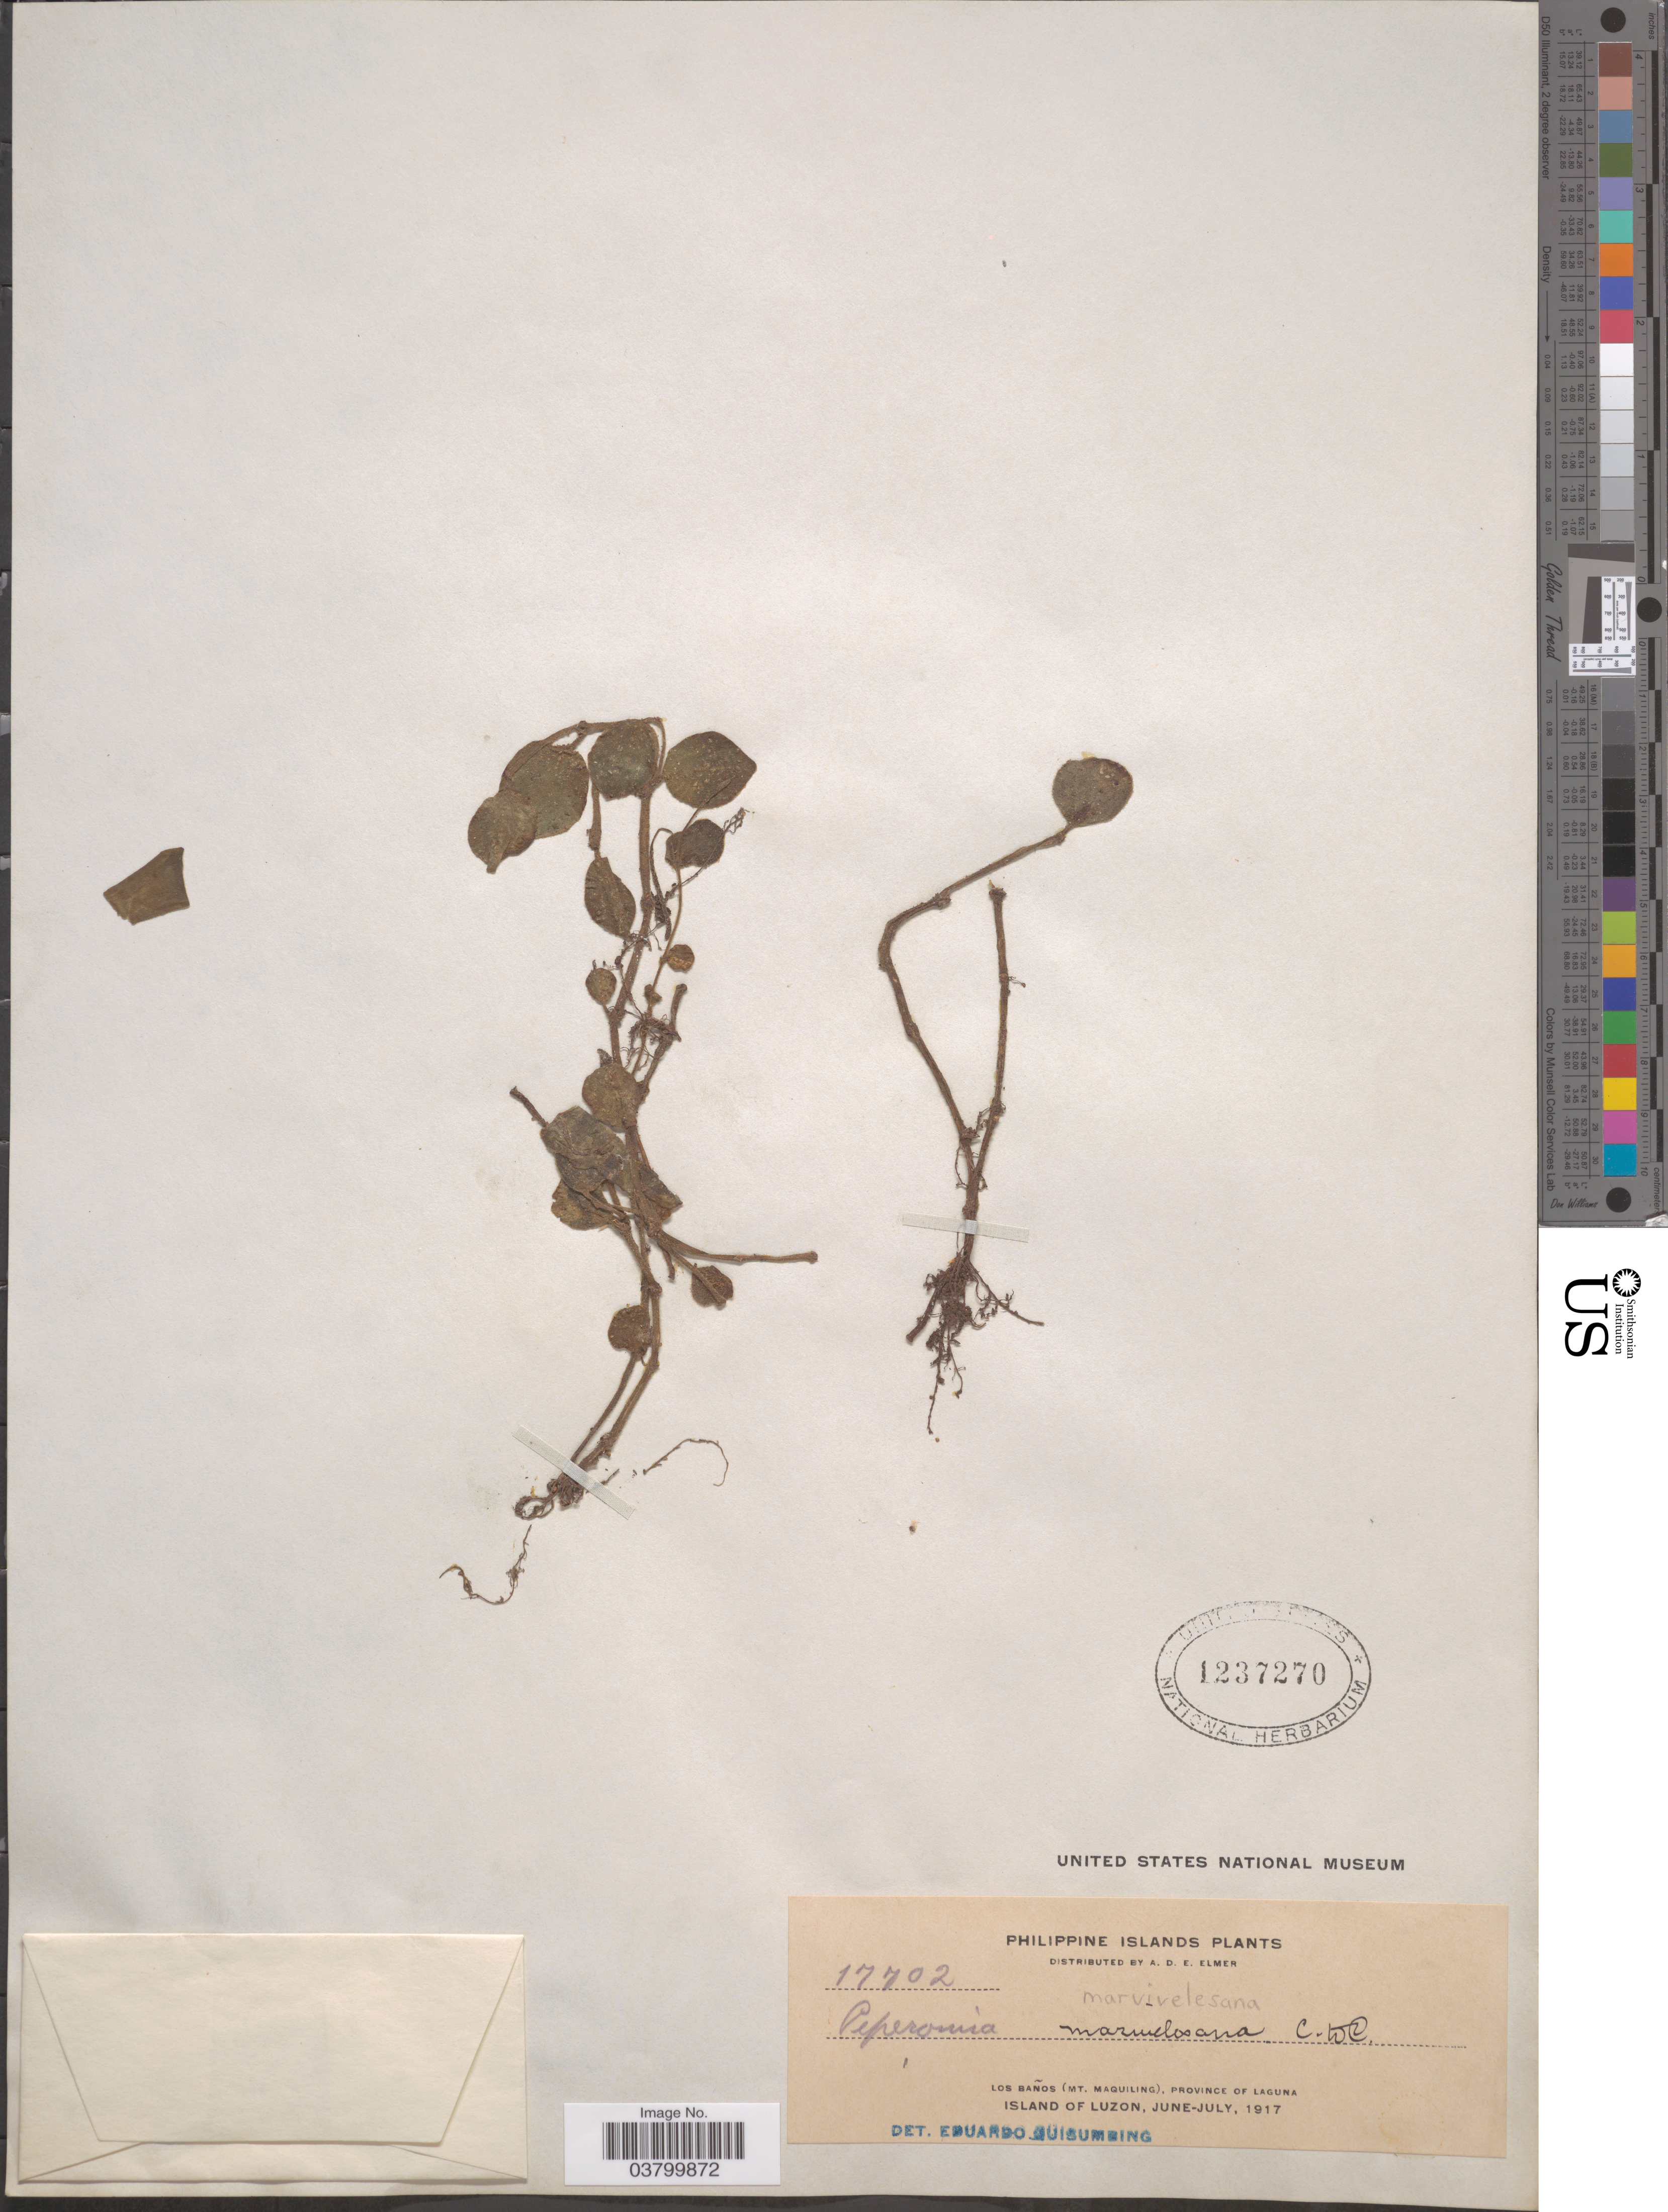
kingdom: Plantae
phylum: Tracheophyta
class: Magnoliopsida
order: Piperales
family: Piperaceae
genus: Peperomia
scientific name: Peperomia marivelesana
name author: C. DC.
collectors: A. D. E. Elmer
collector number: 17702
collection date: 1917-06/1917-07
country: Philippines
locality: Los Baños (Mt. Maquiling), Province of Laguna. Island of Luzon.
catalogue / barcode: US 1237270